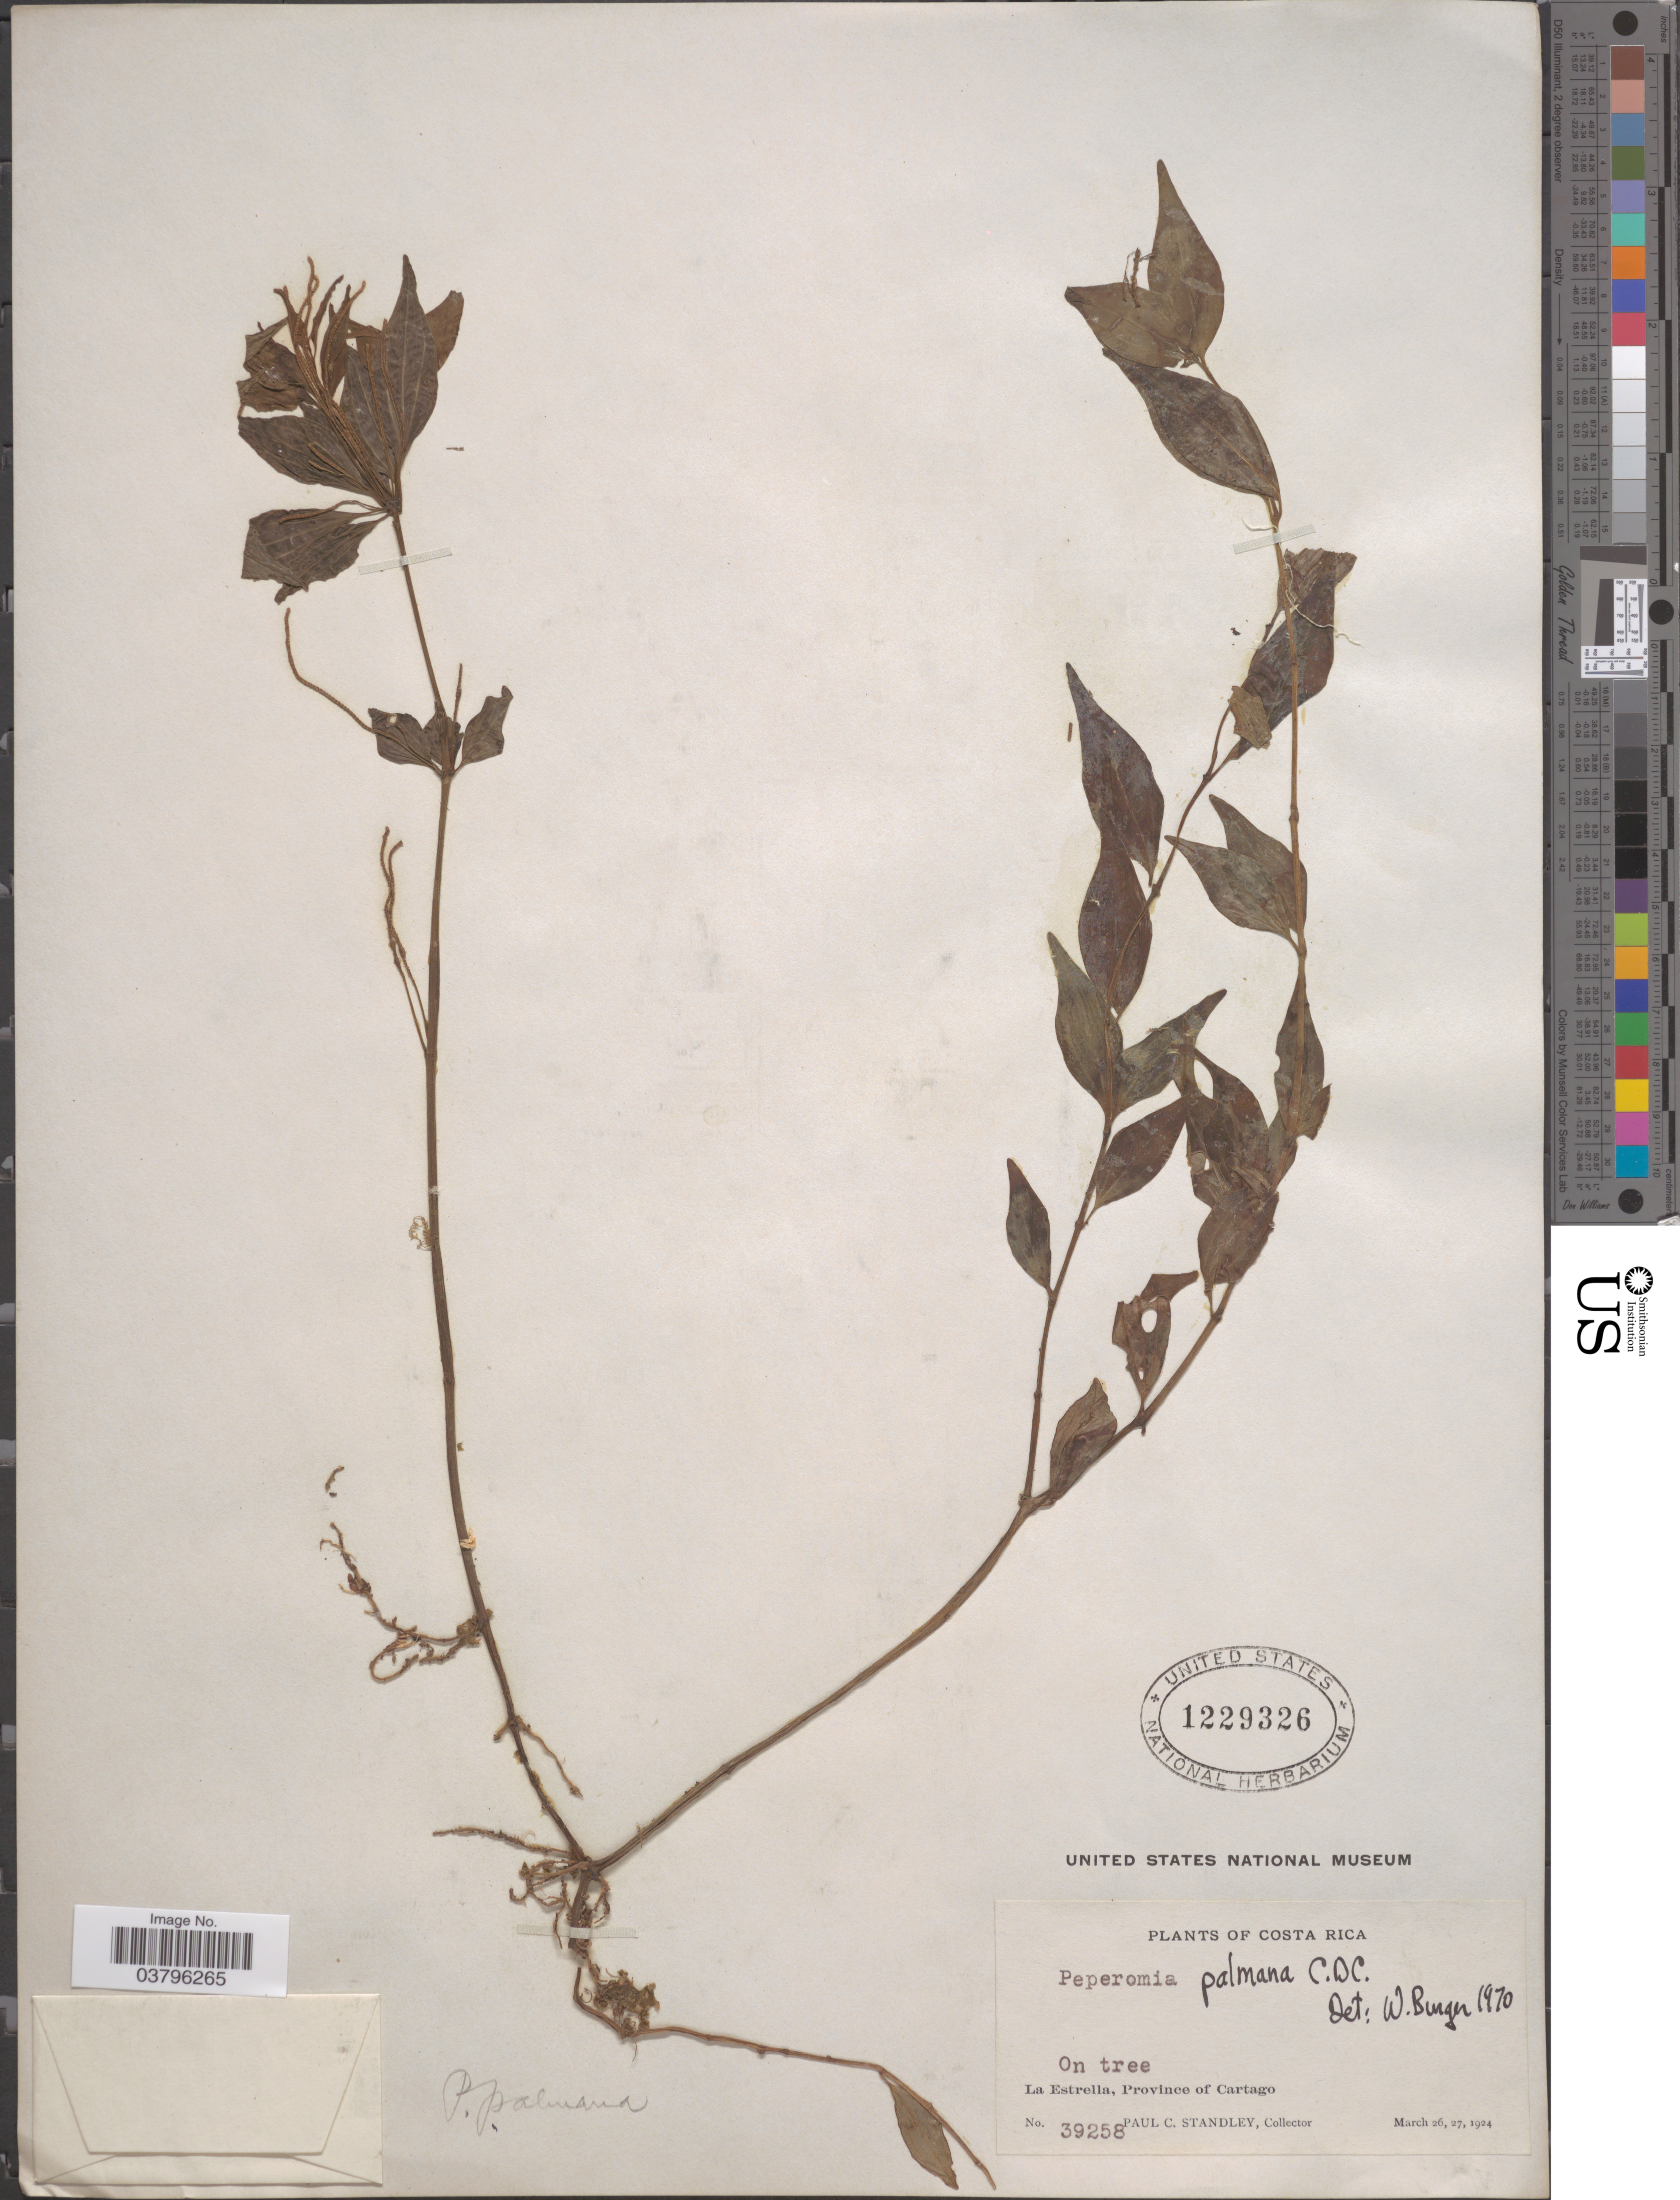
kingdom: Plantae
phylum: Tracheophyta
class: Magnoliopsida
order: Piperales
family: Piperaceae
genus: Peperomia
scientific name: Peperomia palmana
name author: C. DC.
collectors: P. C. Standley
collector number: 39258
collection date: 1924-03-26/1924-03-27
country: Costa Rica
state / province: Cartago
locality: La Estrella.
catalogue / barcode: US 1229326